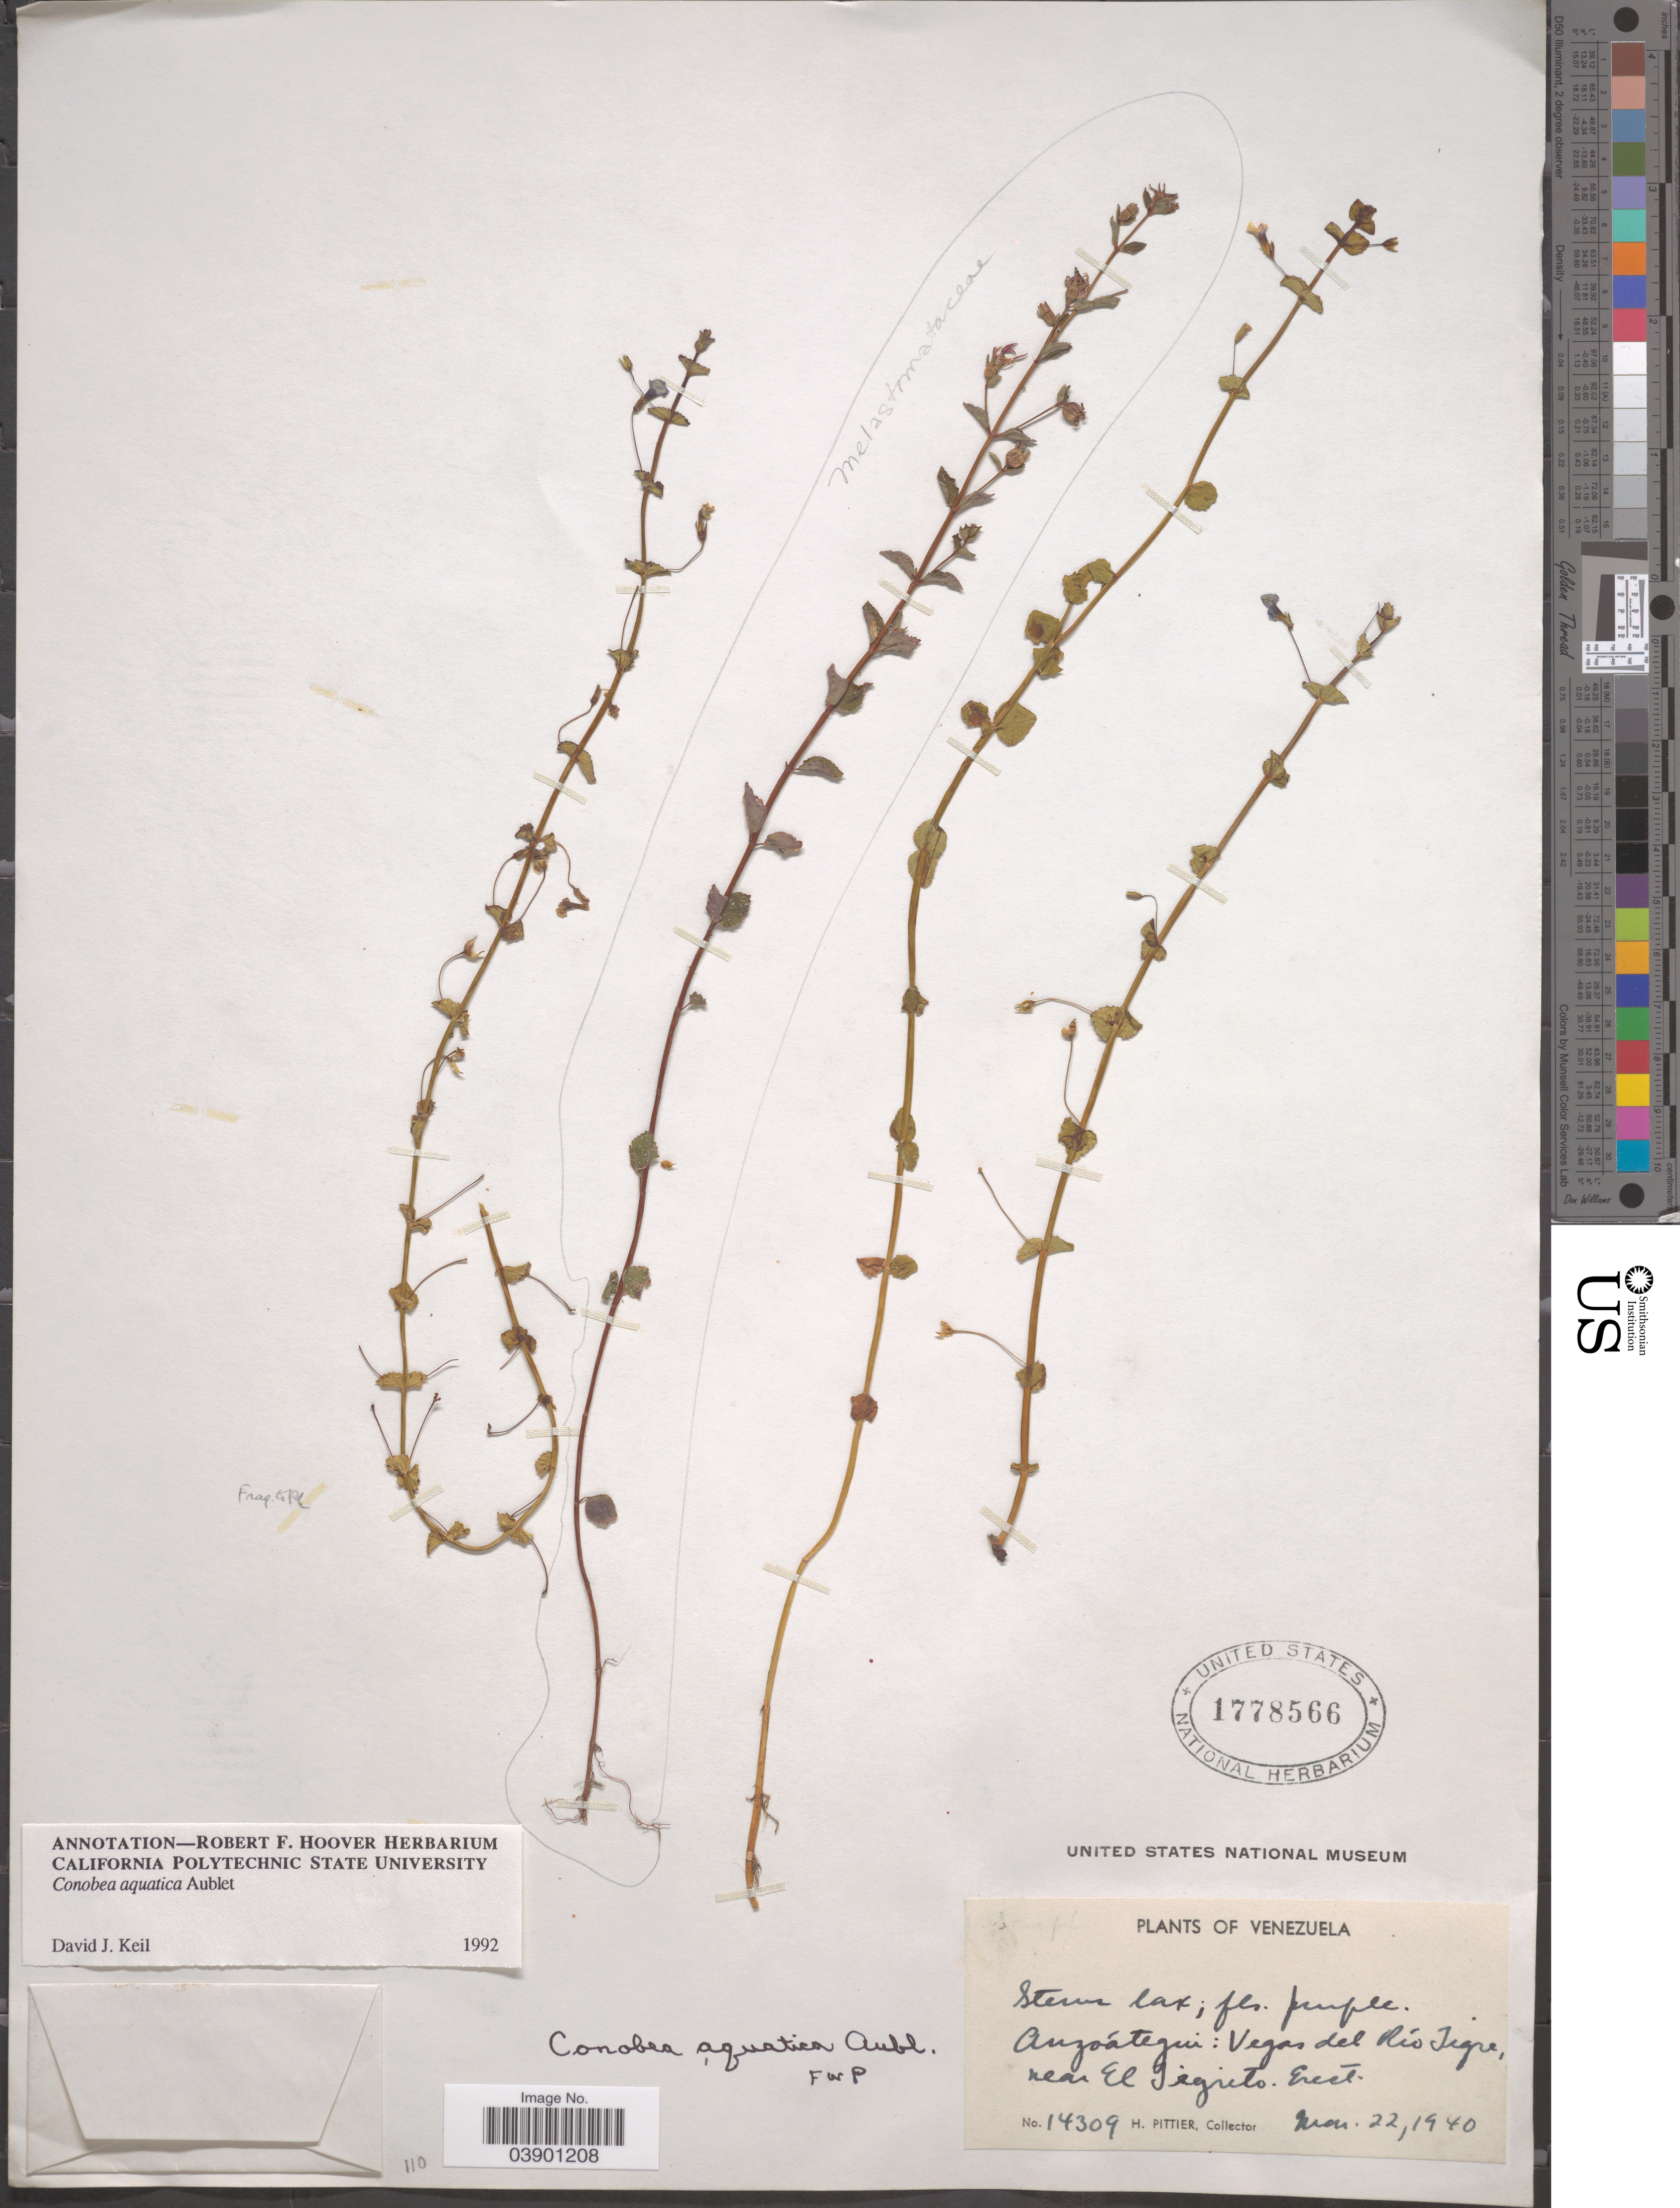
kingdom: Plantae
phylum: Tracheophyta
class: Magnoliopsida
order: Lamiales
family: Plantaginaceae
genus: Conobea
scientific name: Conobea aquatica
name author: Aubl.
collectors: H. F. Pittier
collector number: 14309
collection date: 1940-03-22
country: Venezuela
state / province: Anzoategui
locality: Vegas del Río Tigre, near El Tigrito.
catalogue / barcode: US 1778566